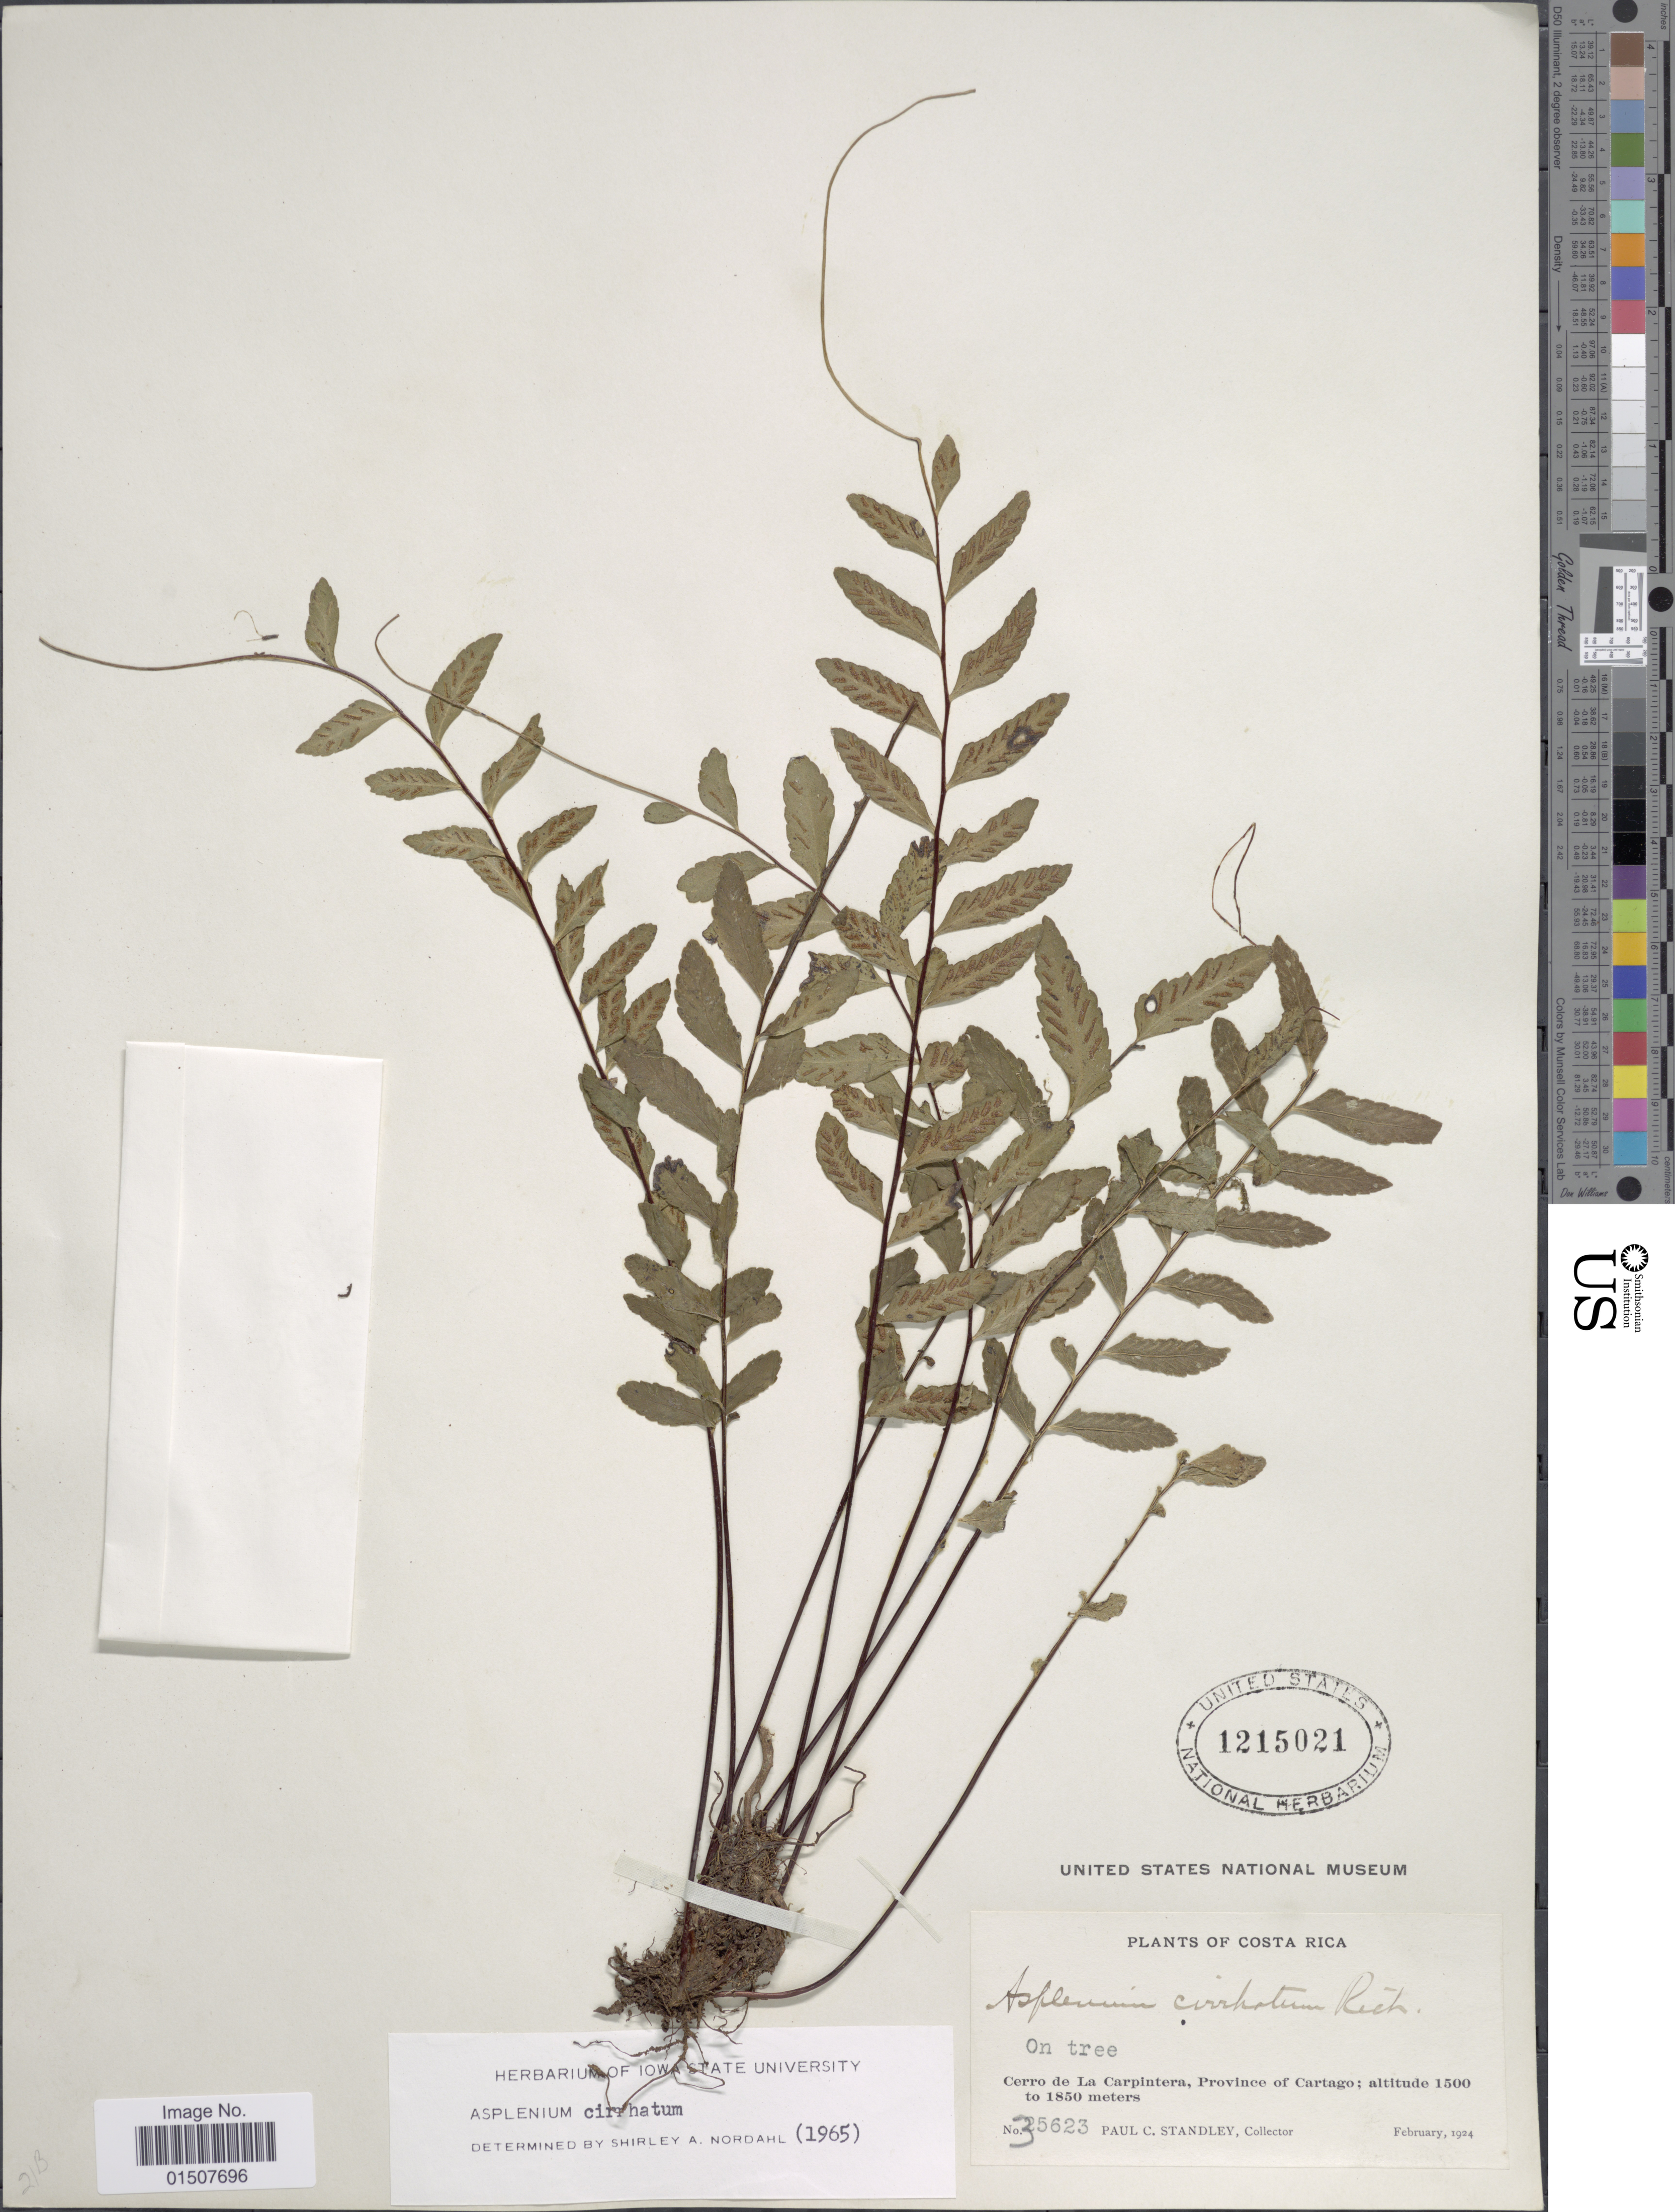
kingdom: Plantae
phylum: Tracheophyta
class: Polypodiopsida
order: Polypodiales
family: Aspleniaceae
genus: Asplenium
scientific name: Asplenium radicans var. cirrhatum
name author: (Rich. ex Willd.) Rosenst.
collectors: P. C. Standley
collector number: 35623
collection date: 1924-02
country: Costa Rica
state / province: Cartago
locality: Cerro de La Carpintera, Province of Cartago.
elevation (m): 1500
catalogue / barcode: US 1215021